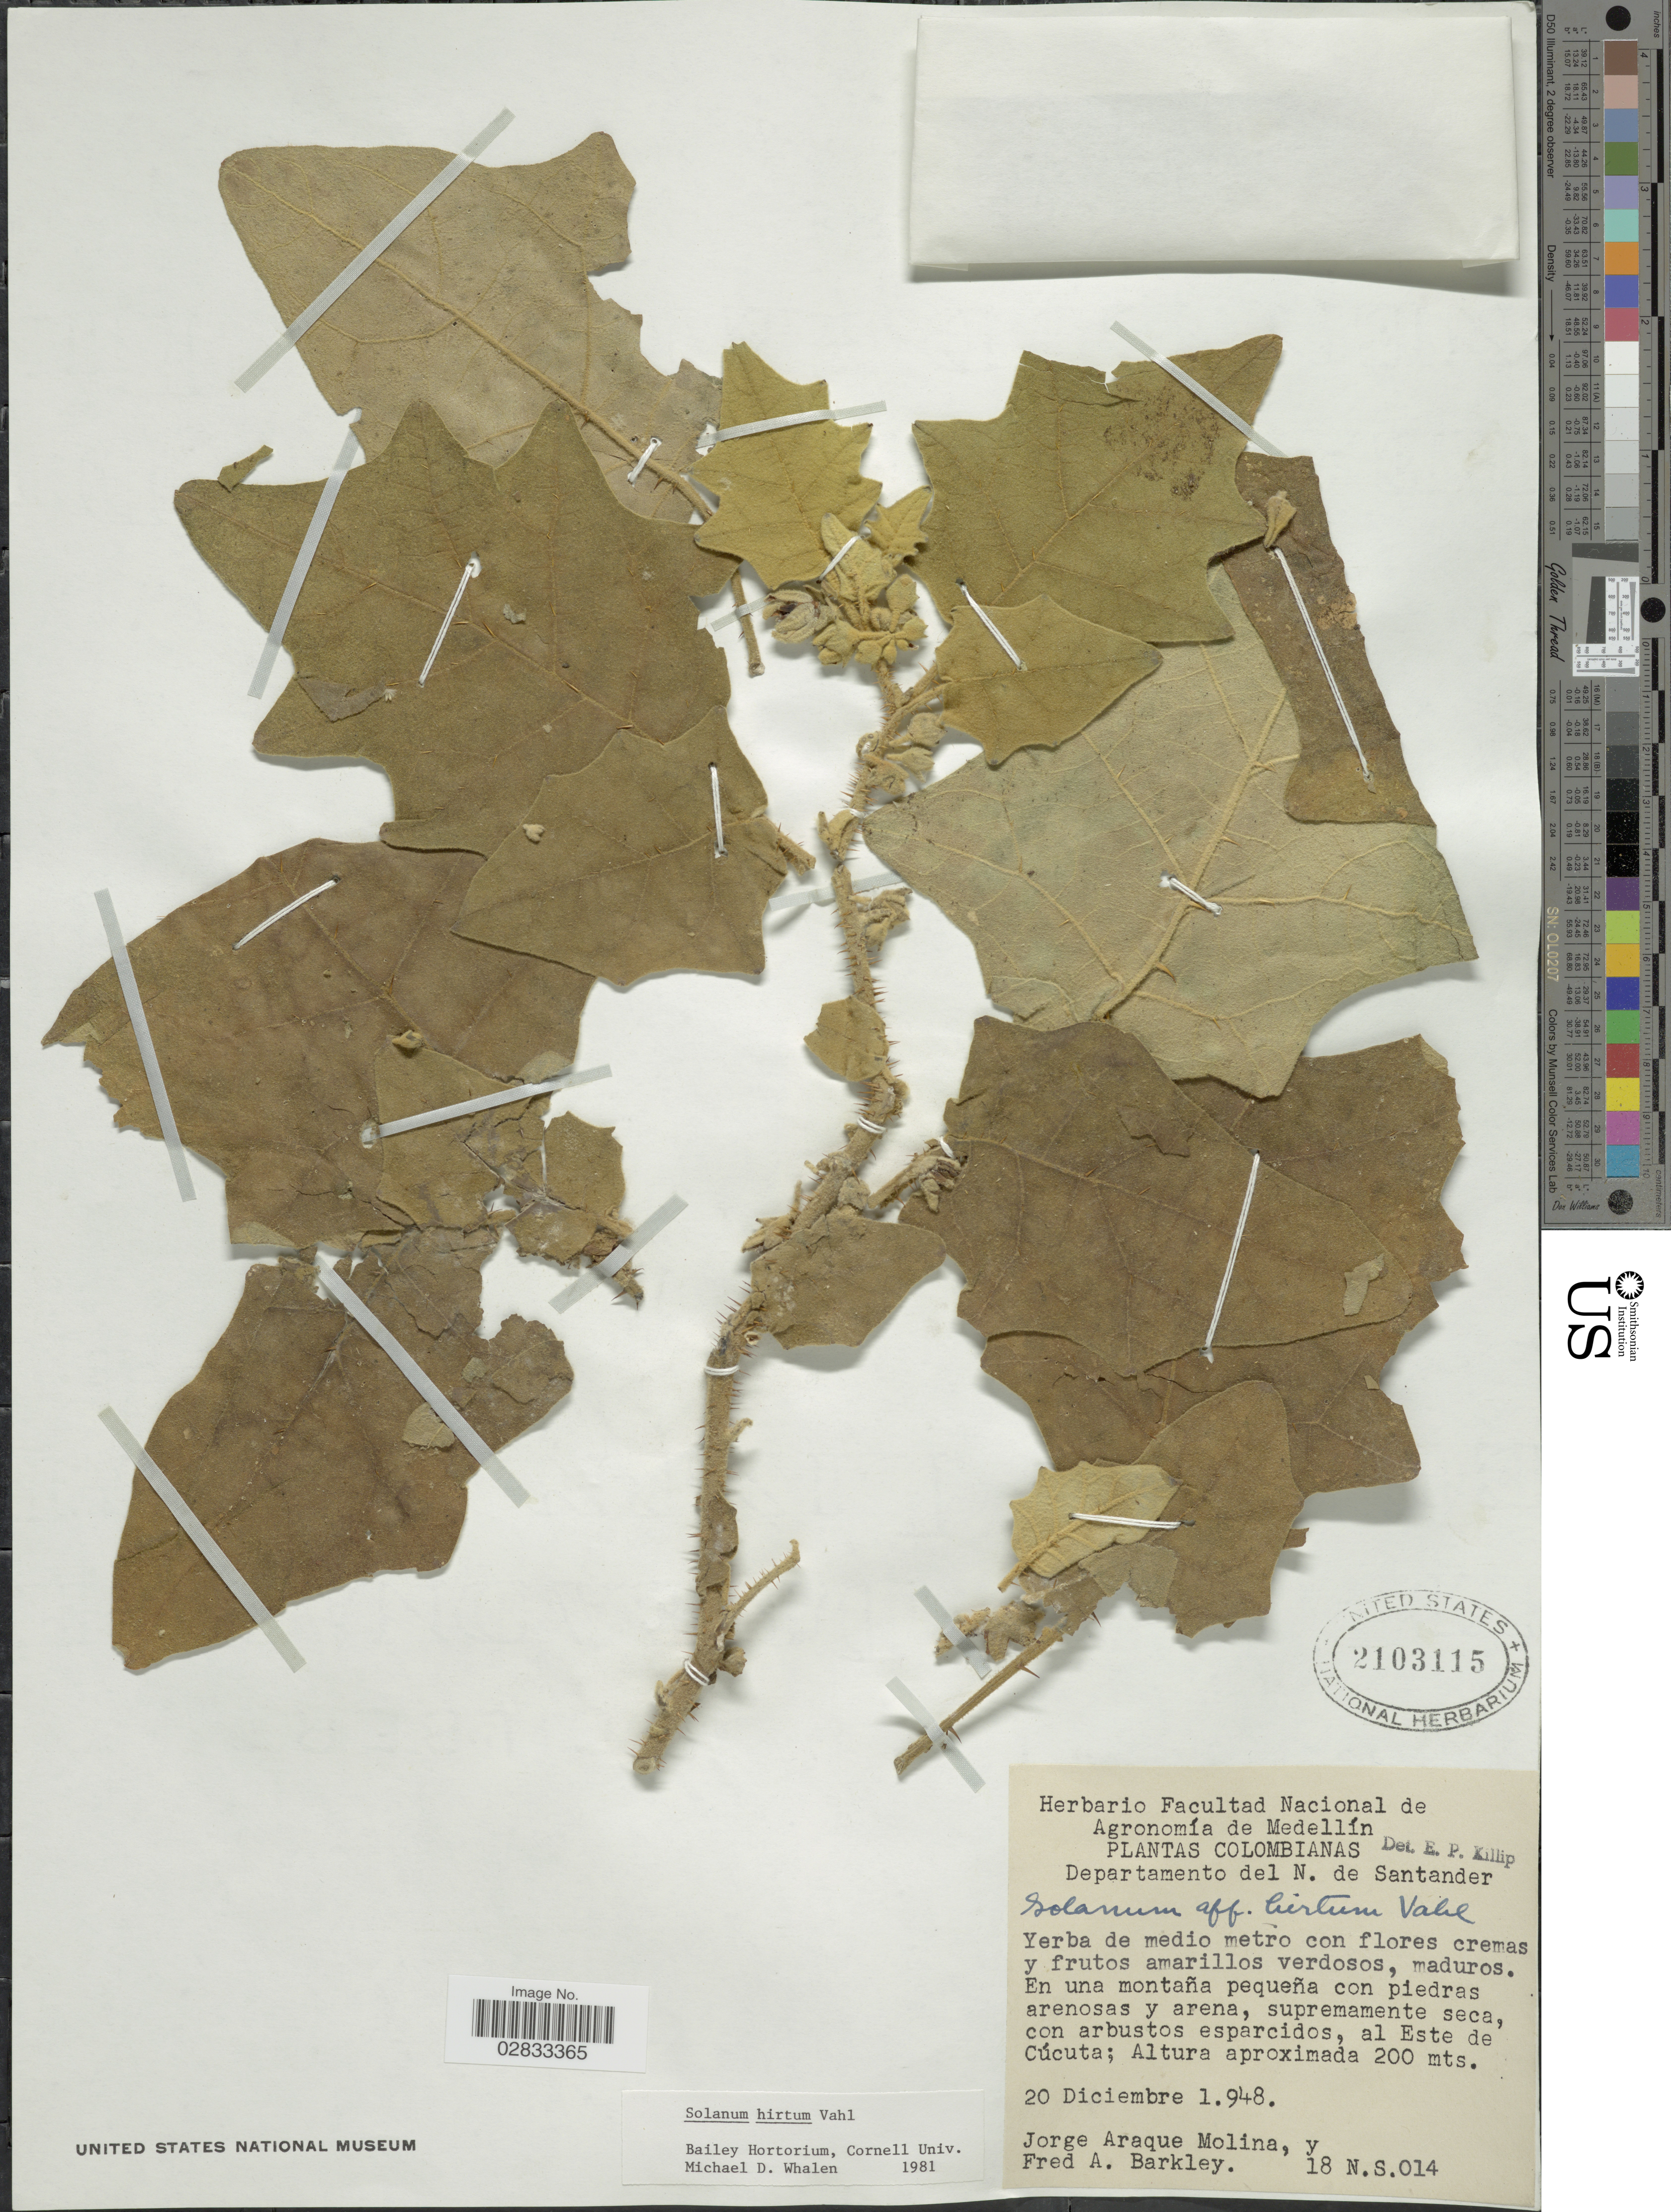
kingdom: Plantae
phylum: Tracheophyta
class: Magnoliopsida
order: Solanales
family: Solanaceae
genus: Solanum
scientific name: Solanum hirtum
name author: Vahl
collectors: J. A. Molina & F. A. Barkley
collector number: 18N.S.014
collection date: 1948-12-20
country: Colombia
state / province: Norte de Santander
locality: Departamento del N. de Santander, al Este de Cúcuta.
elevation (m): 200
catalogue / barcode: US 2103115